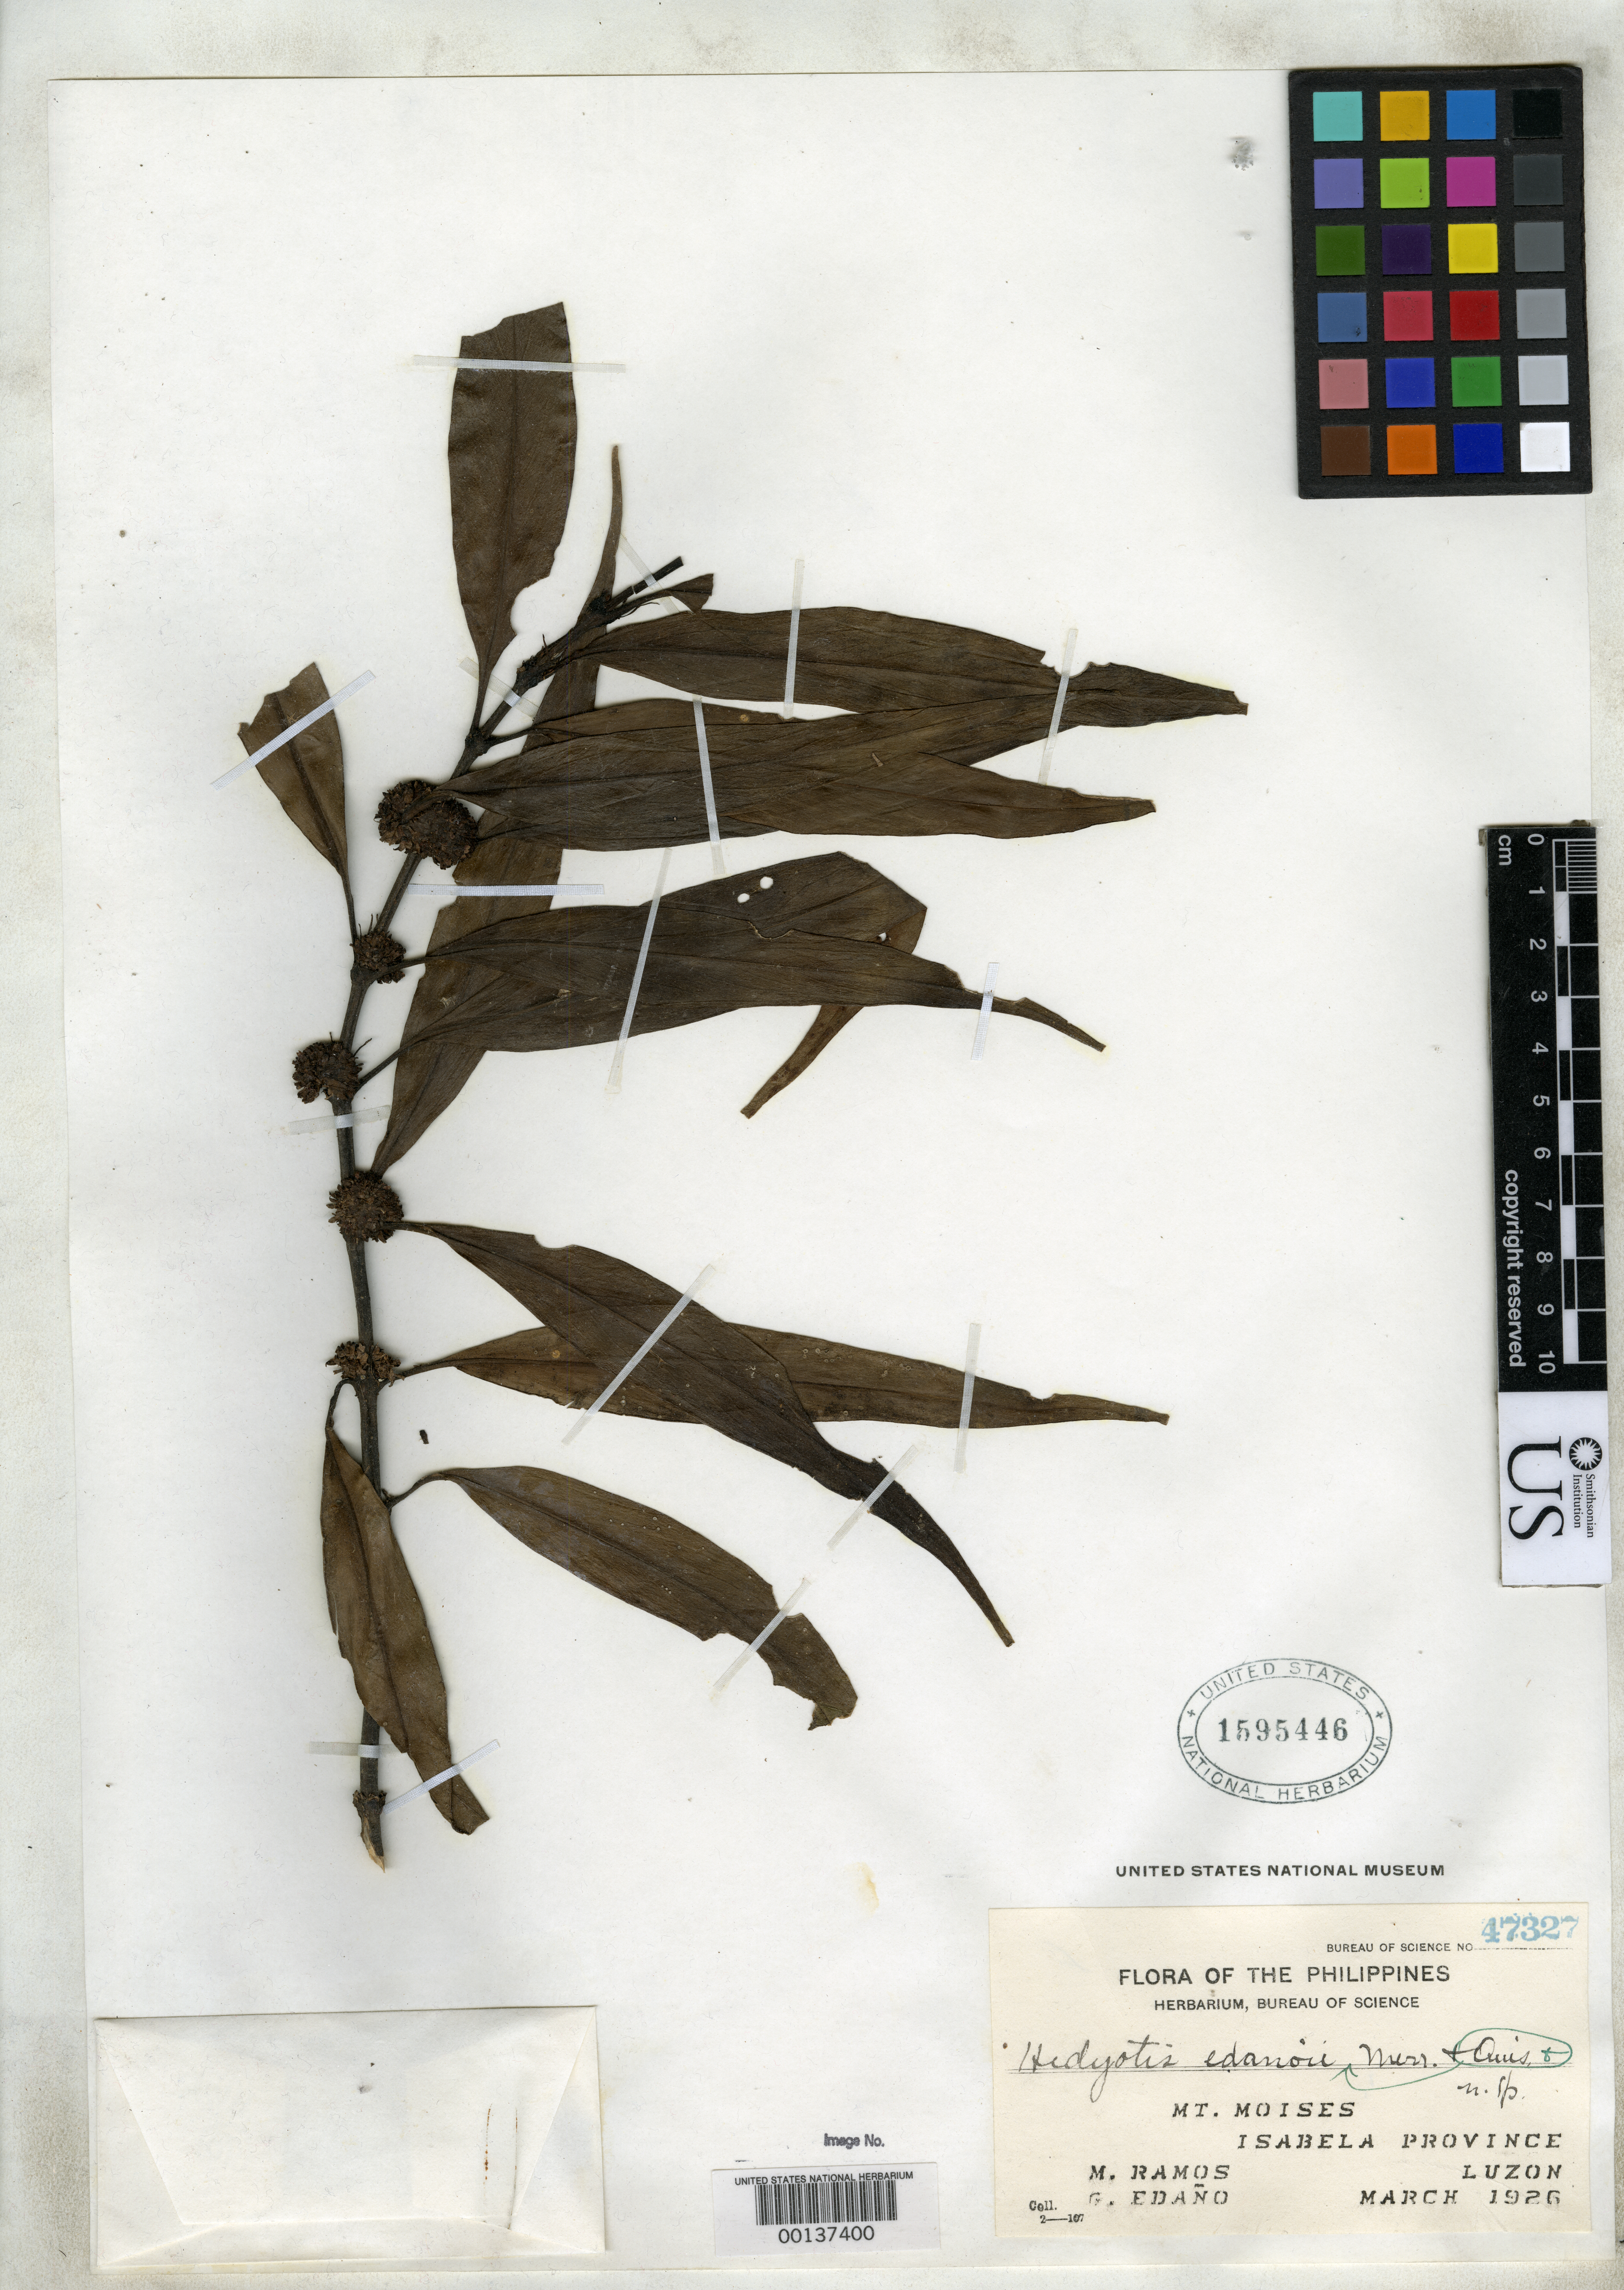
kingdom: Plantae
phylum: Tracheophyta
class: Magnoliopsida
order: Gentianales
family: Rubiaceae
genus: Hedyotis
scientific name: Hedyotis edanoii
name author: Quisumb. & Merr.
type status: Isotype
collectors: M. Ramos & G. E. Edaño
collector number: Bur. Sci. 47327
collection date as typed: Mar 1926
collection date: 1926-03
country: Philippines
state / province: Cagayan Valley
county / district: Isabela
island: Luzon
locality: Mt. Moises.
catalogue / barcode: US 1595446